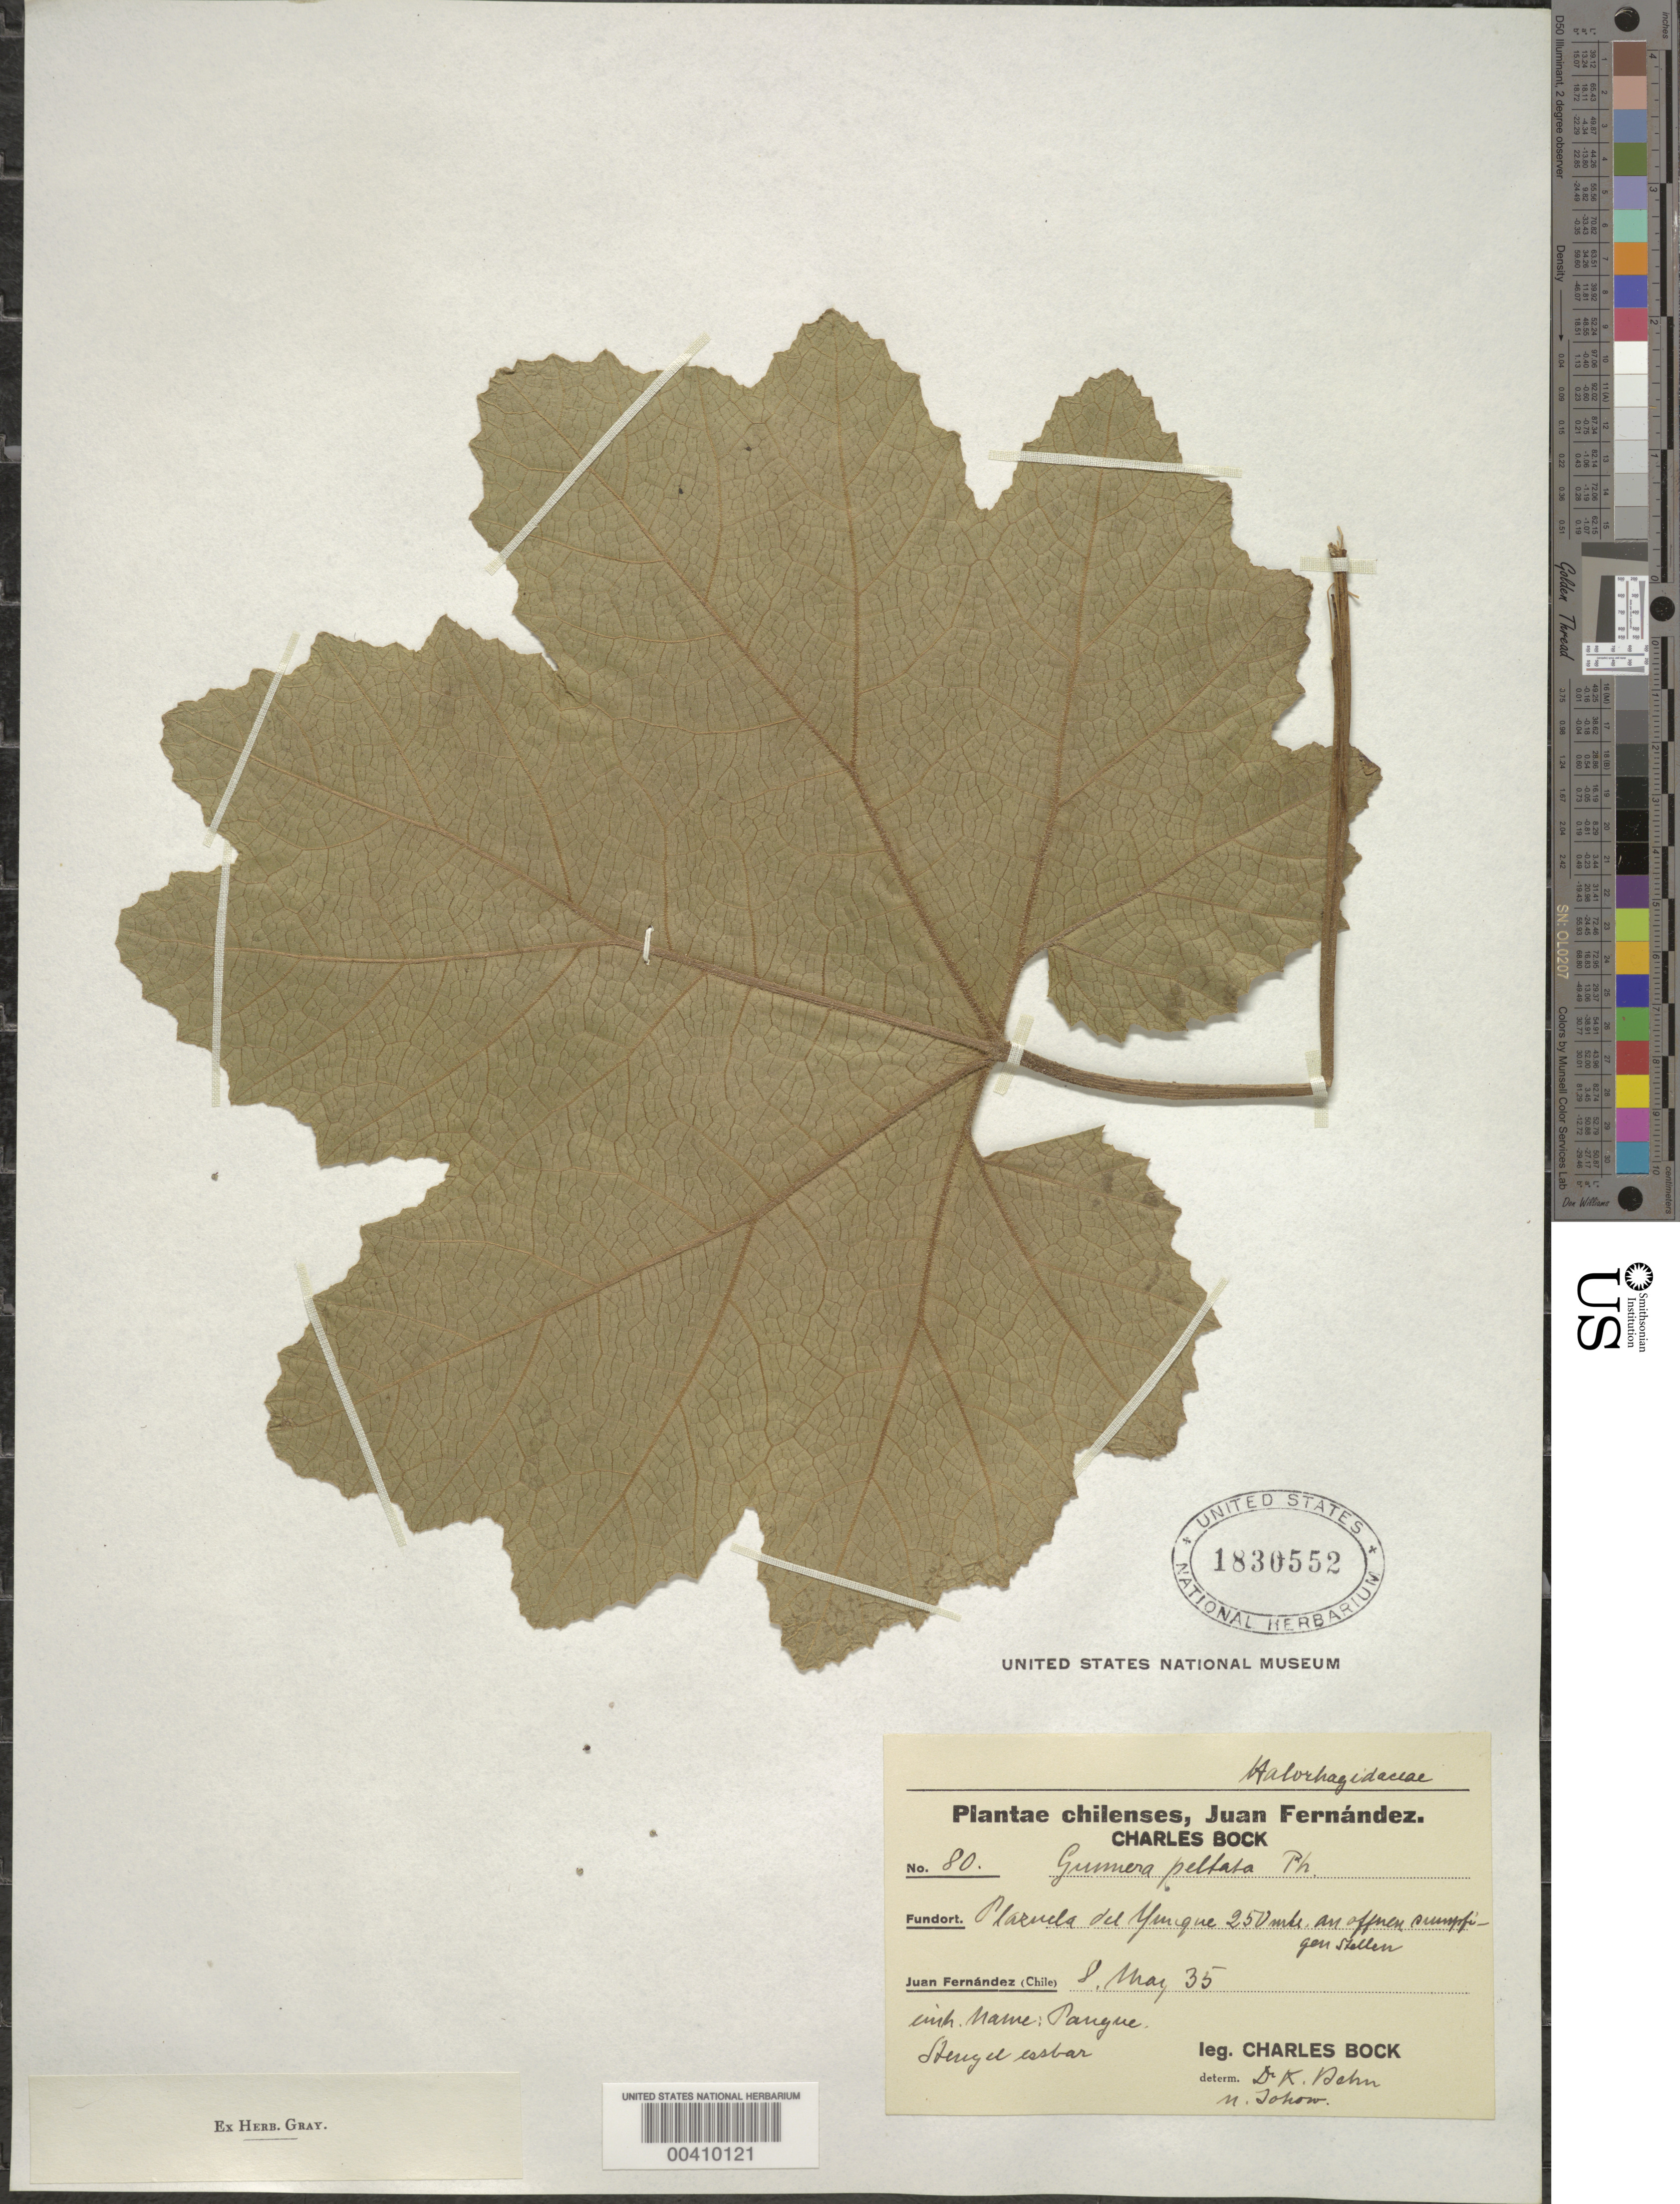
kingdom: Plantae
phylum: Tracheophyta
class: Magnoliopsida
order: Gunnerales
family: Gunneraceae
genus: Gunnera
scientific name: Gunnera peltata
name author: Phil.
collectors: C. Bock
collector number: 80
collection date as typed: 08 May 1935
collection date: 1935-05-08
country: Chile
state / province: Valparaíso (V)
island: Isla Más a Tierra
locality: Plazuela del Yunque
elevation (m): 250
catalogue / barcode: US 1830552